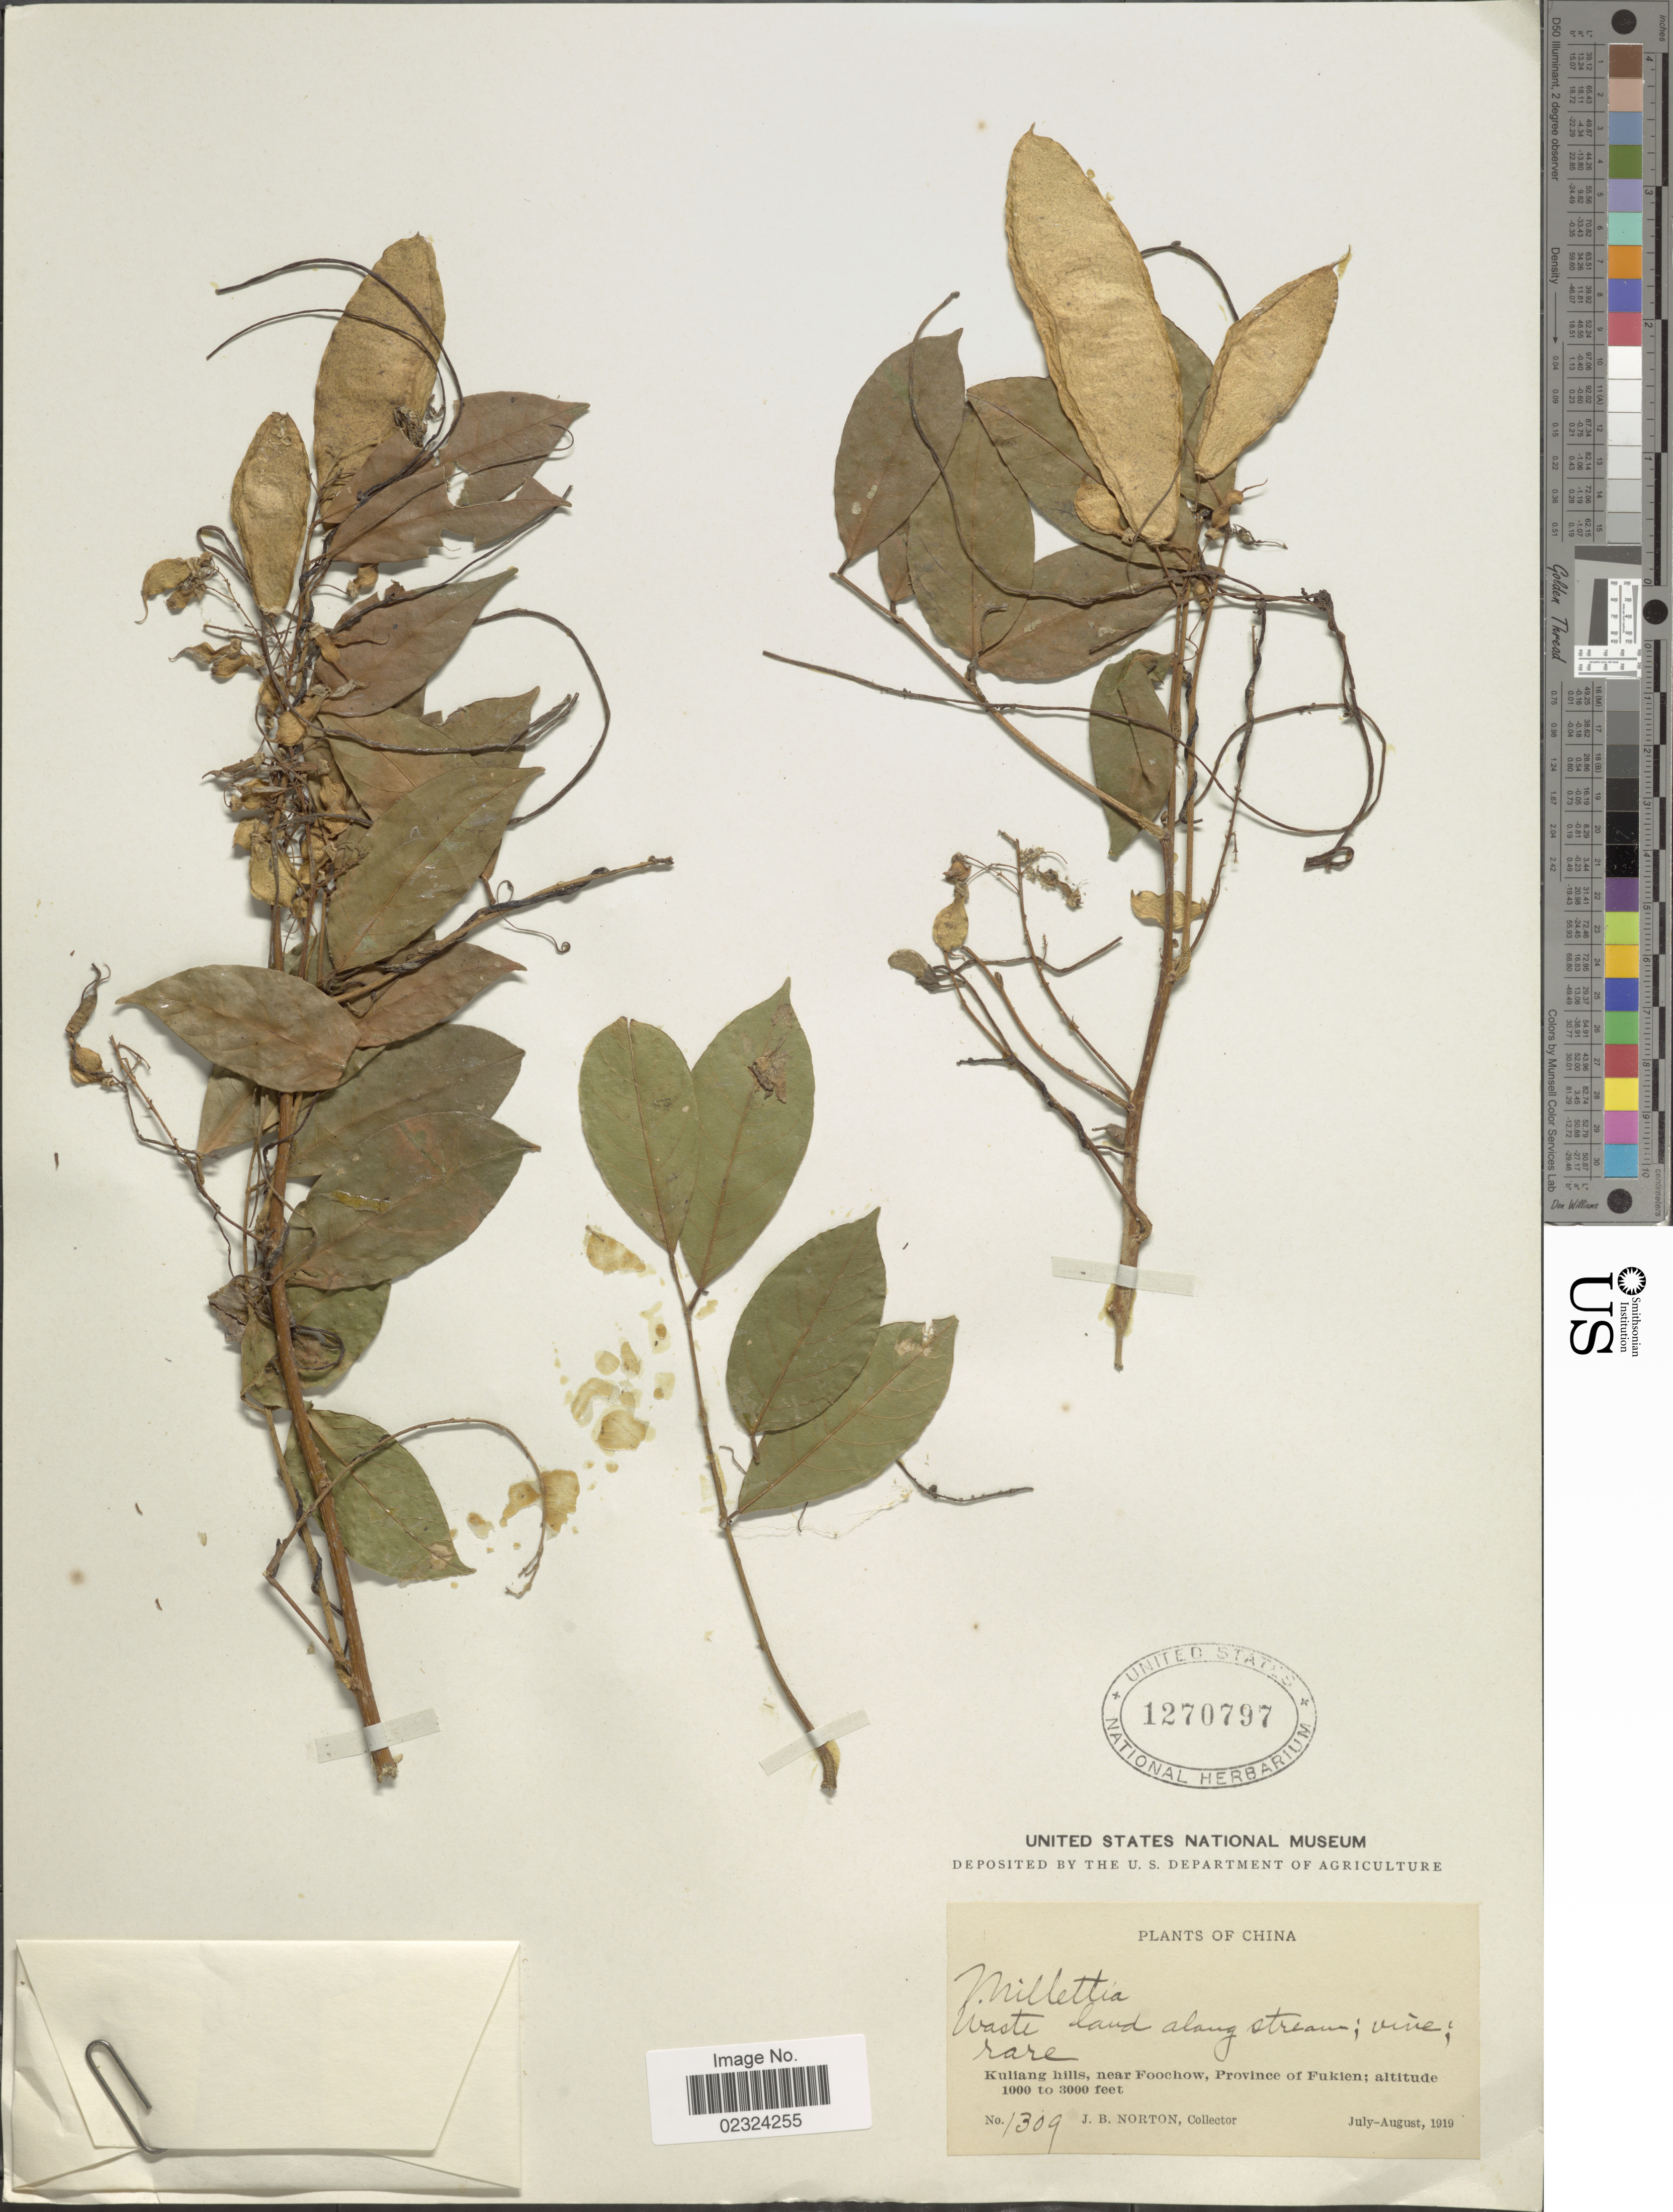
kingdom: Plantae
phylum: Tracheophyta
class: Magnoliopsida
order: Fabales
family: Fabaceae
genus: Millettia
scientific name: Millettia sp.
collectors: J. B. Norton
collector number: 1309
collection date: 1919-07/1919-08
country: China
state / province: Fujian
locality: Kuliang hills, near Foochow, Province of Fukien.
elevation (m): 305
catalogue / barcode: US 1270797